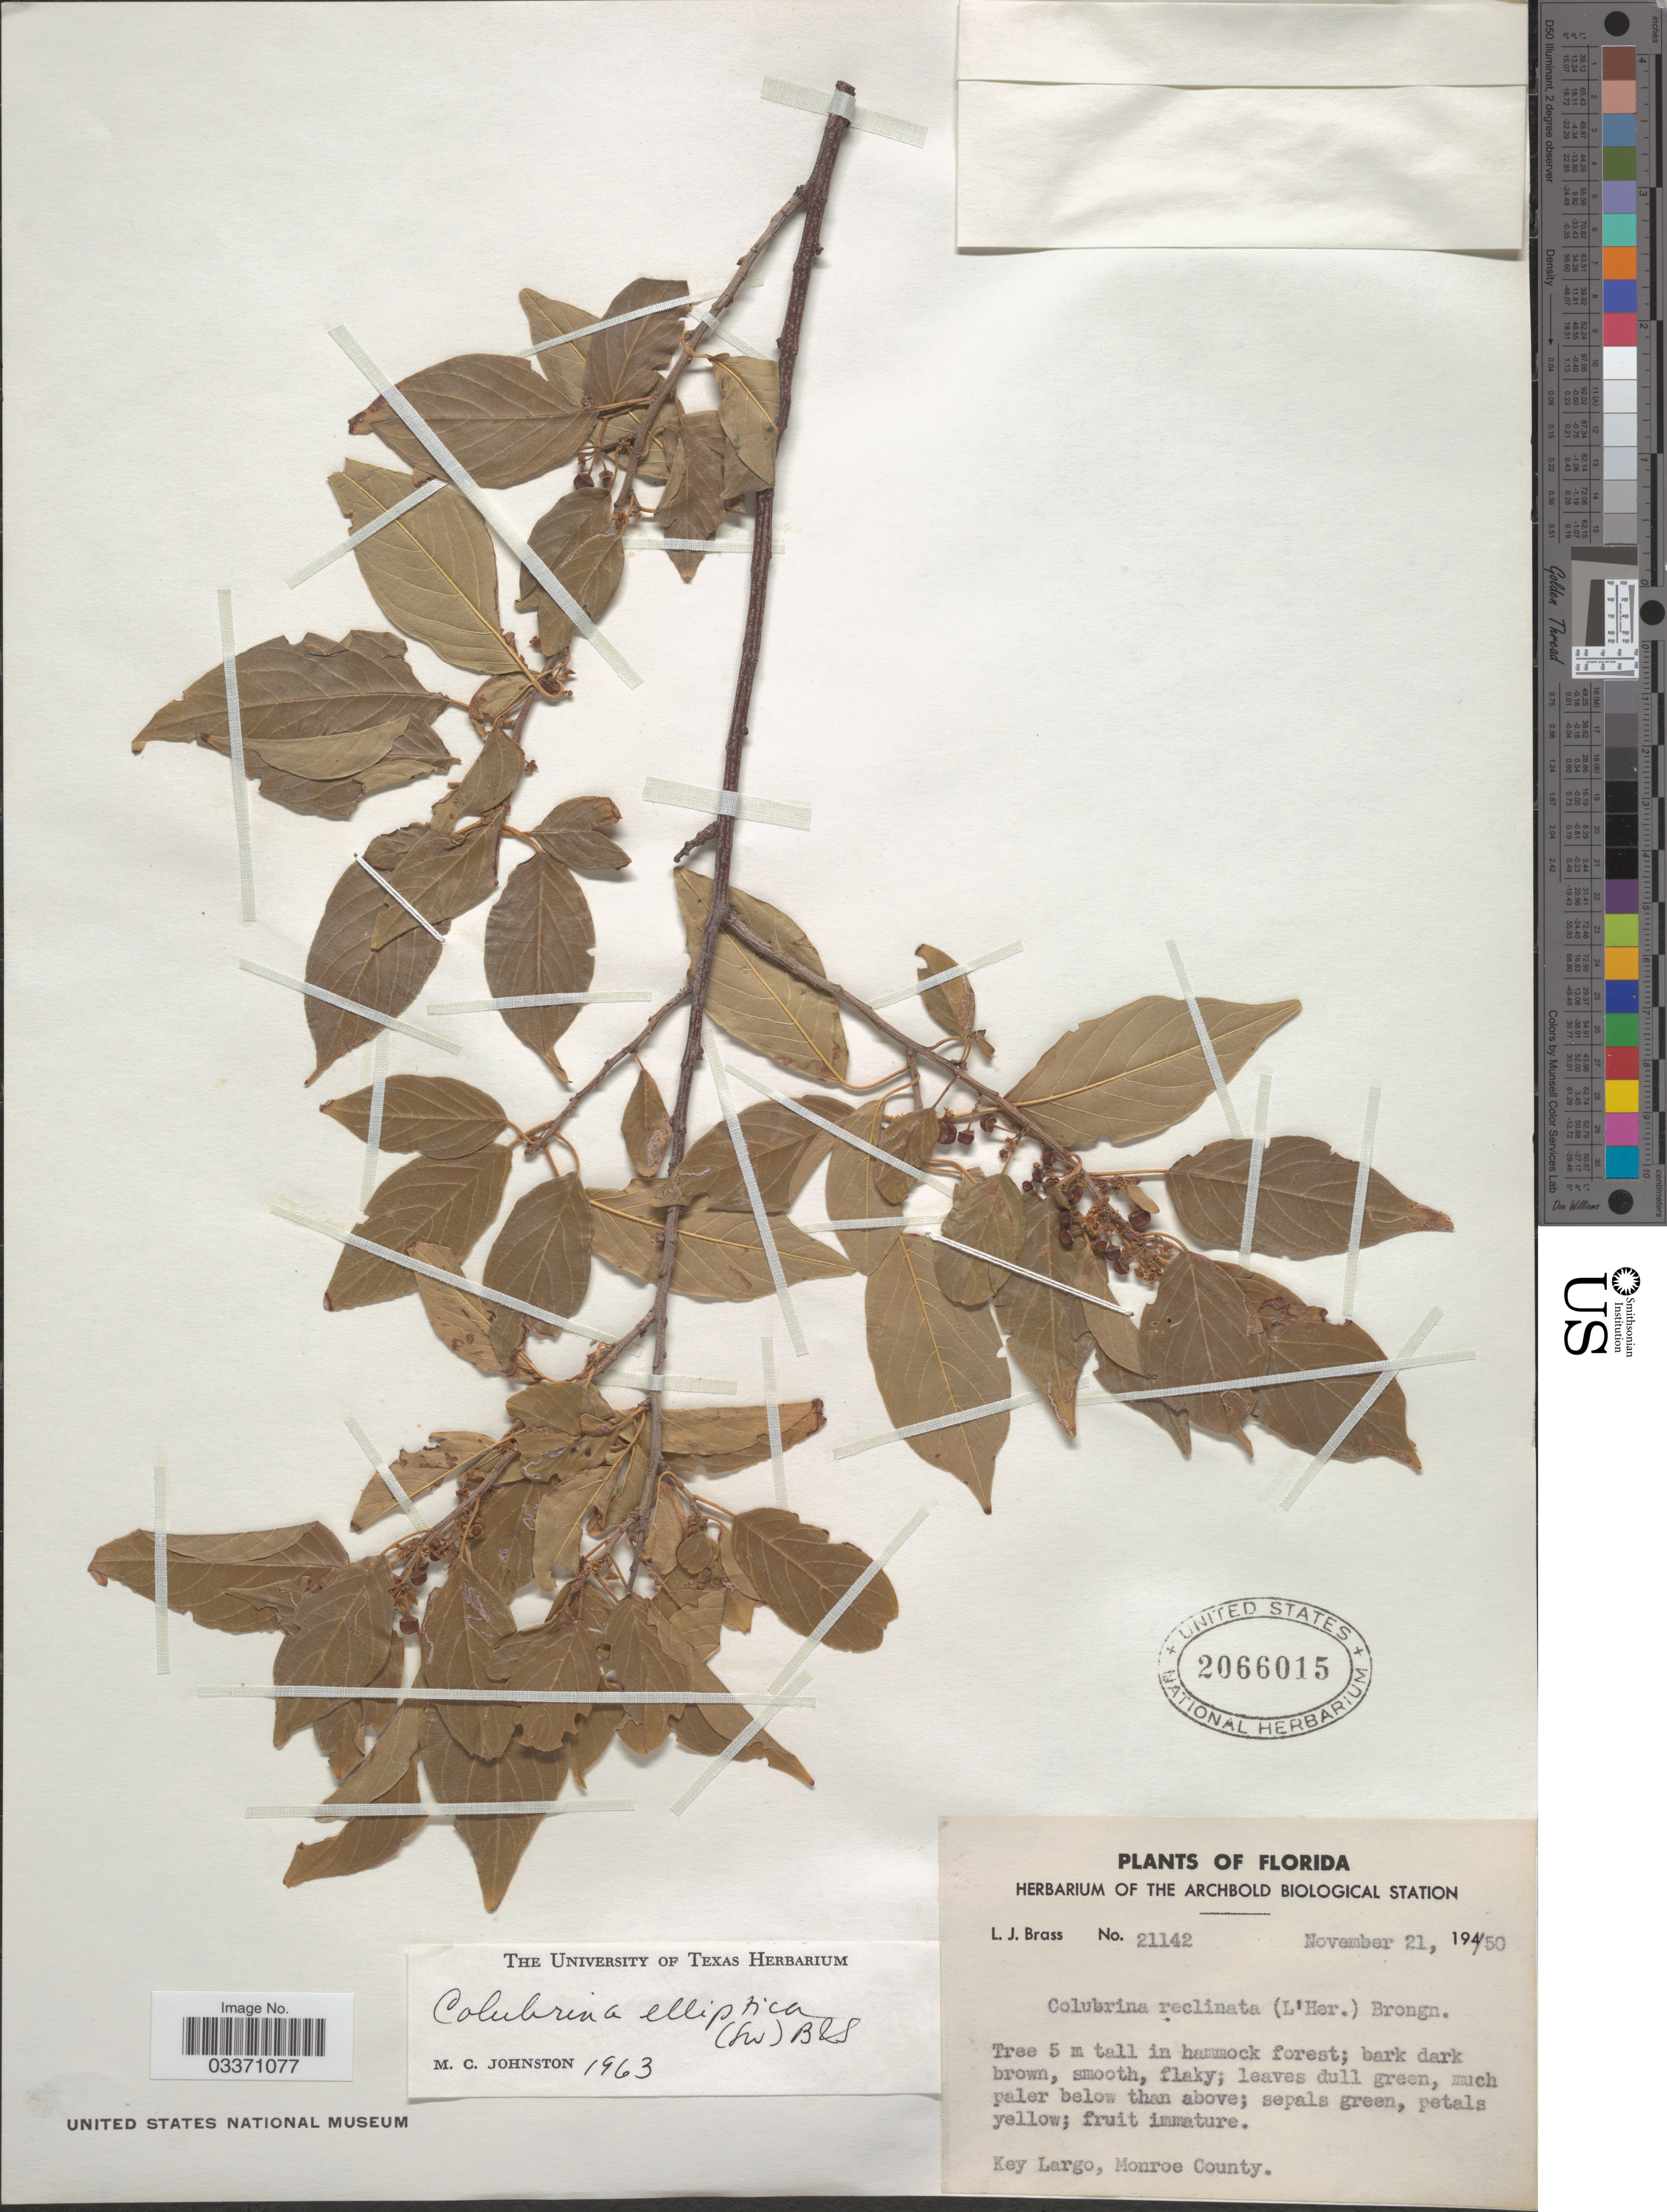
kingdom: Plantae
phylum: Tracheophyta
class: Magnoliopsida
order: Rosales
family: Rhamnaceae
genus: Colubrina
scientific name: Colubrina elliptica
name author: (Sw.) Brizicky & W.L. Stern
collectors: L. J. Brass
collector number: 21142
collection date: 1950-11-21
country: United States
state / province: Florida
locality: Key Largo, Monroe County.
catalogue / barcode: US 2066015